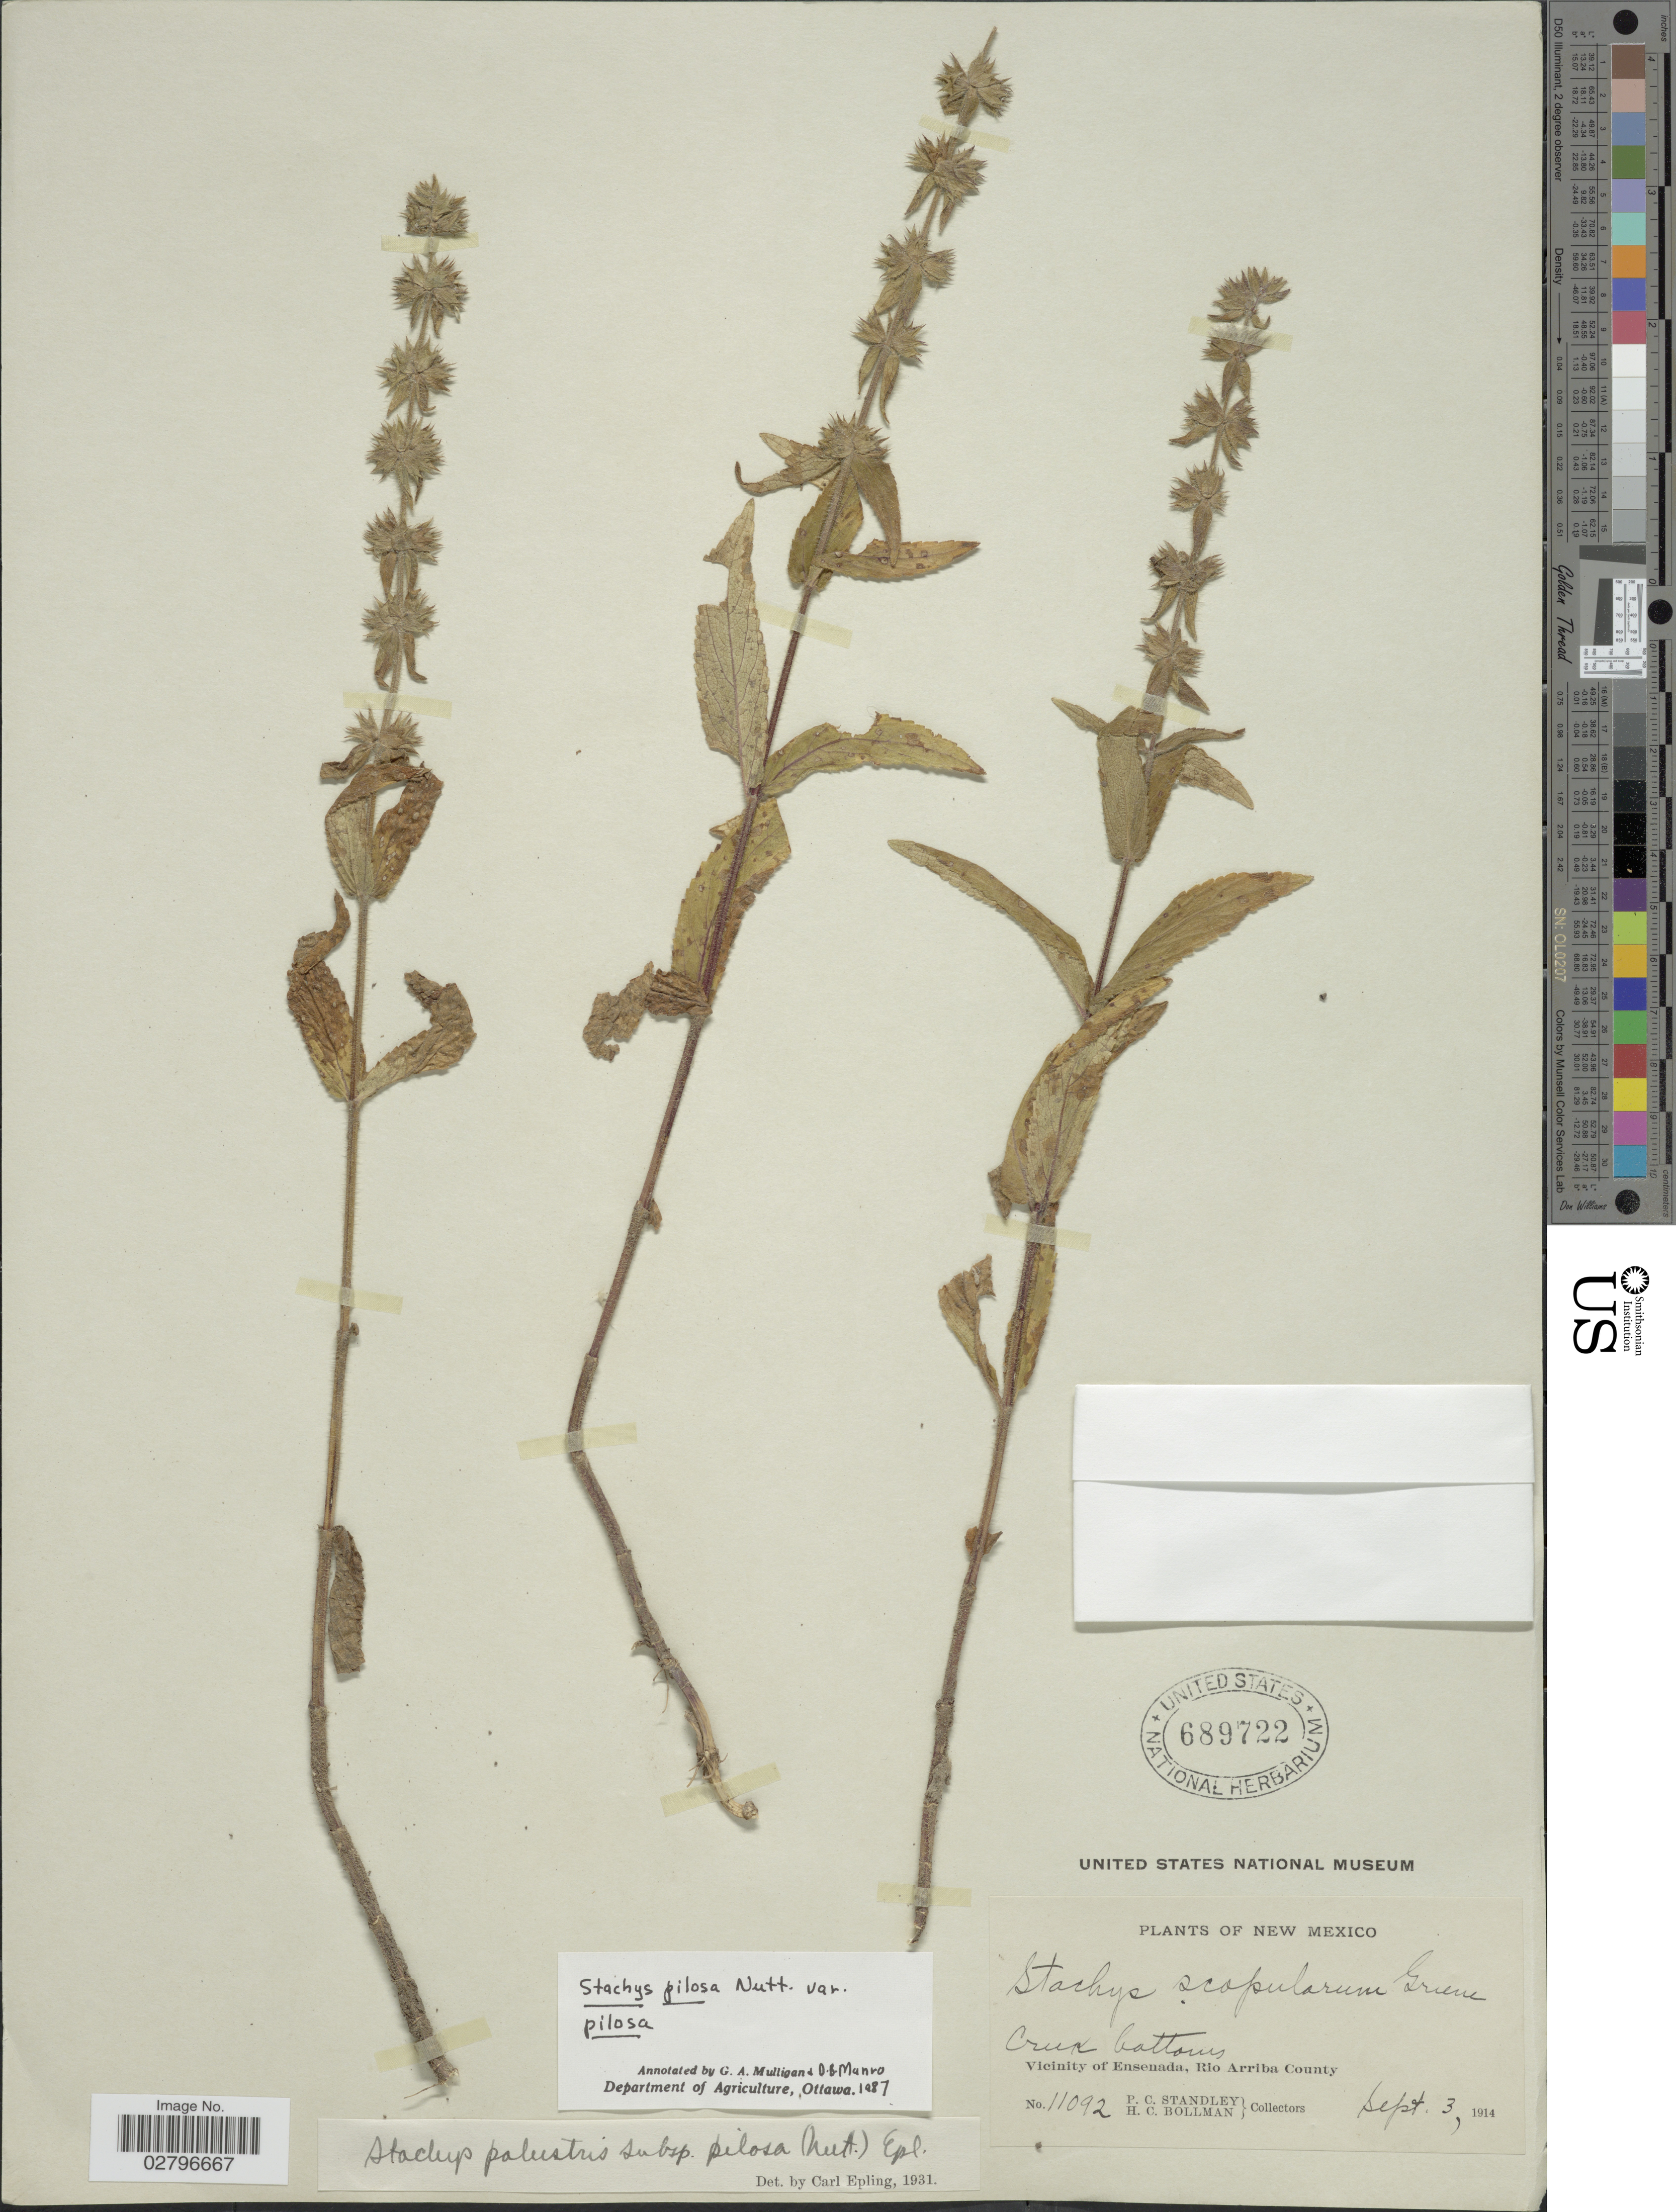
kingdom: Plantae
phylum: Tracheophyta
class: Magnoliopsida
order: Lamiales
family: Lamiaceae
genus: Stachys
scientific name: Stachys pilosa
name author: Nutt.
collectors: P. Santley & H. C. Bollman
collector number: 11092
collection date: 1914-09-03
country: United States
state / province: New Mexico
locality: Creek bottoms, Vicinity of Ensenada, Rio Arriba County.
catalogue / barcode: US 689722